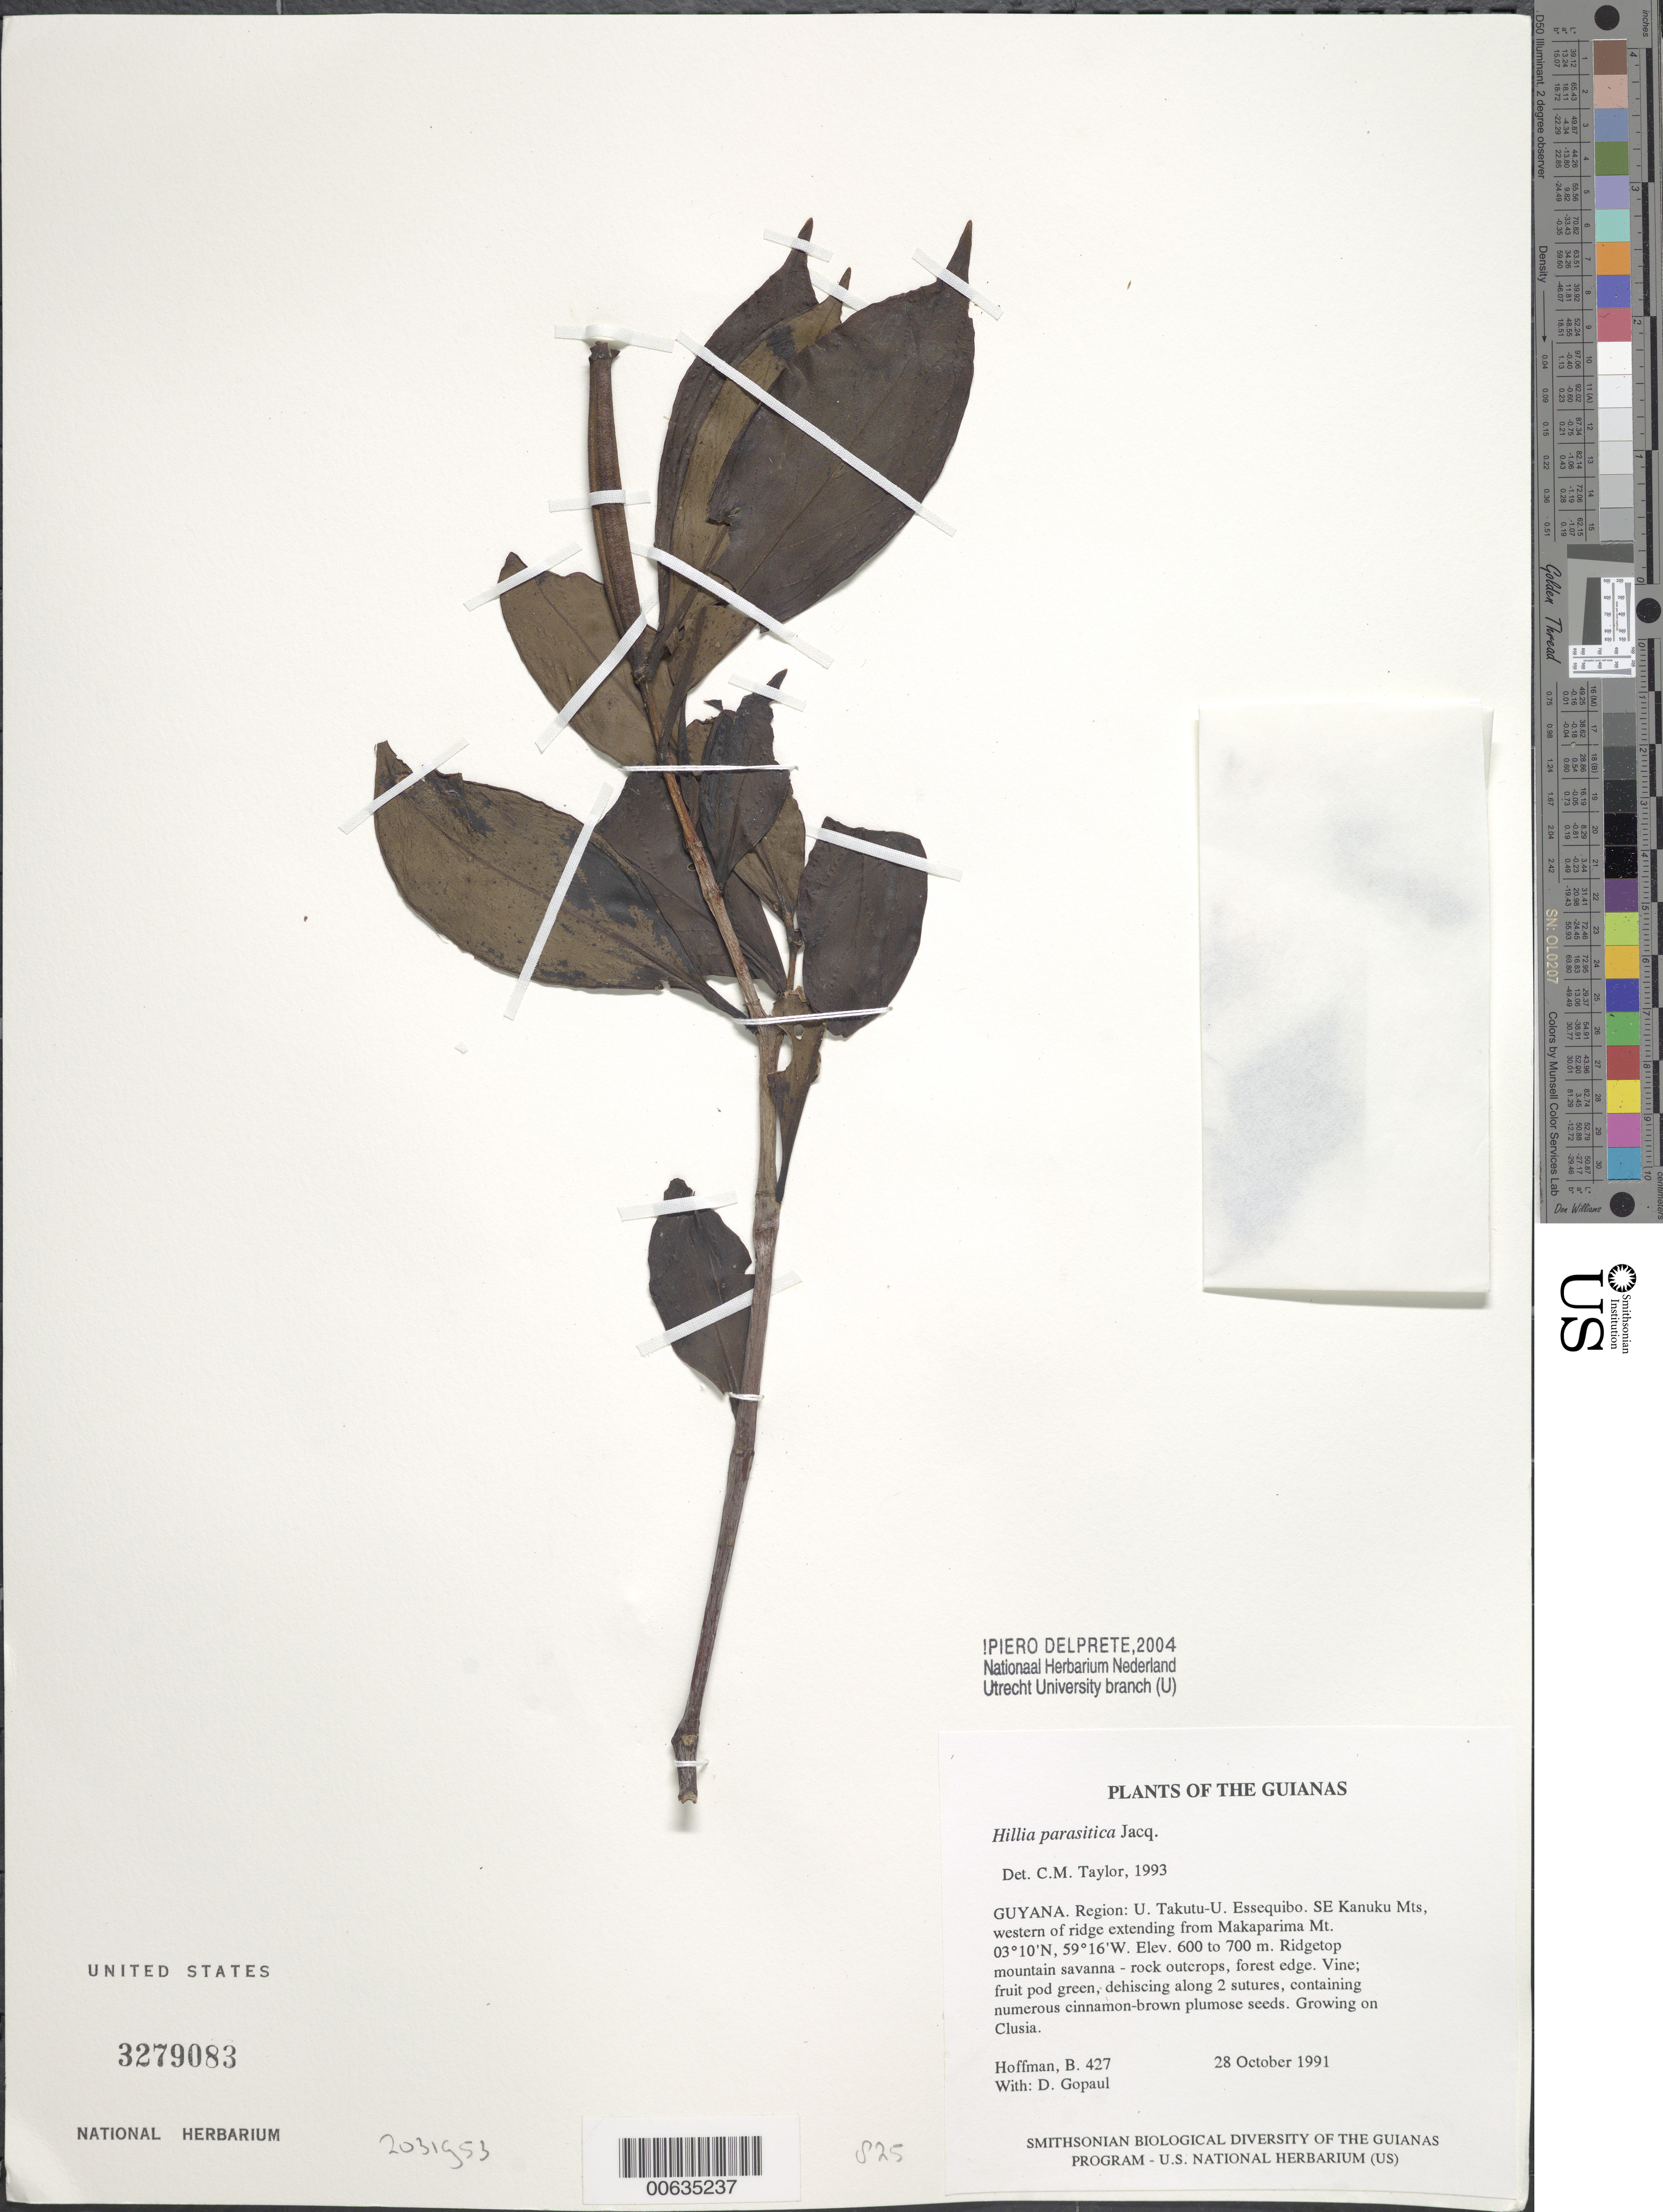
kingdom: Plantae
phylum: Tracheophyta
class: Magnoliopsida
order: Gentianales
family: Rubiaceae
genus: Hillia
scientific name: Hillia parasitica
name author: Jacq.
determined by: Taylor, Charlotte M.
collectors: B. Hoffman & D. Gopaul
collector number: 427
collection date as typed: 28 October 1991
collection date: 1991-10-28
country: Guyana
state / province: U. Takutu-U. Essequibo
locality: SE Kanuku Mts; western end of ridge extending from Makaparima Mountain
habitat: Ridgetop mountain savanna - rock outcrops, forest edge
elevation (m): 600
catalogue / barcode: US 3279083